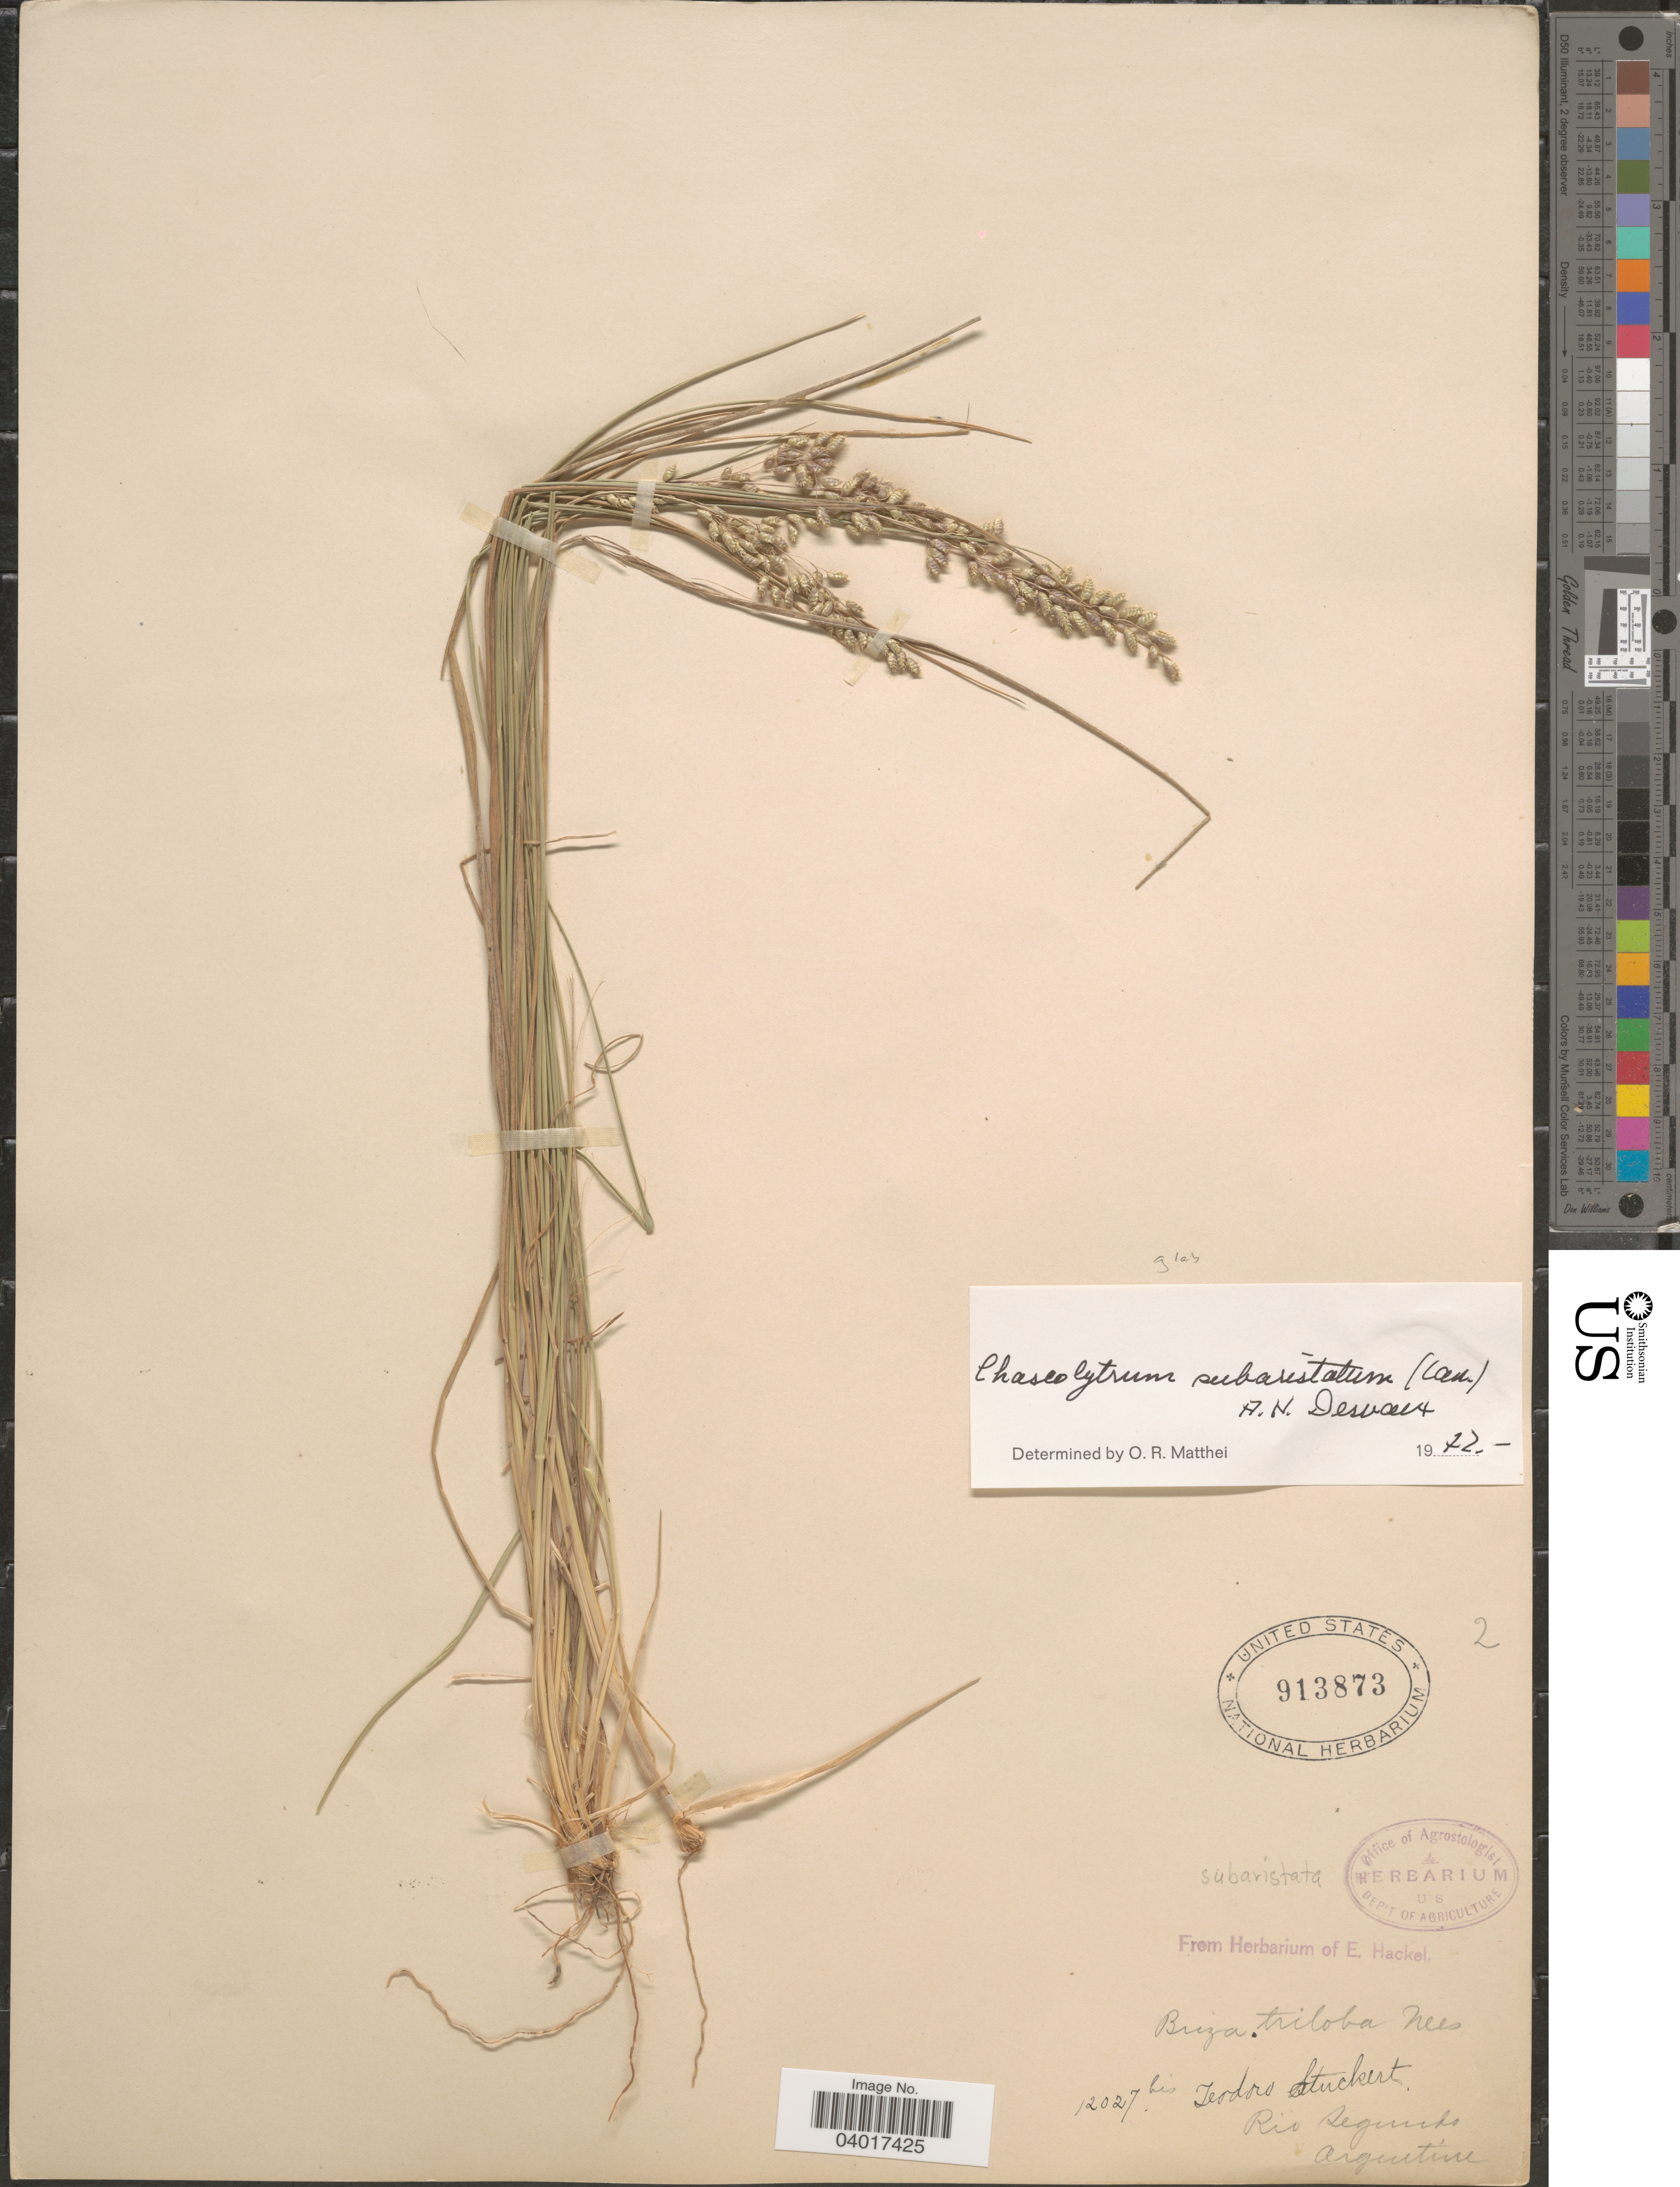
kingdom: Plantae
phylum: Tracheophyta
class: Liliopsida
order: Poales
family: Poaceae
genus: Chascolytrum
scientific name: Chascolytrum subaristatum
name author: (Lam.) Desv.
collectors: T. Stuckert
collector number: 12027b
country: Argentina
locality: Rio Segundo.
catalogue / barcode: US 913873